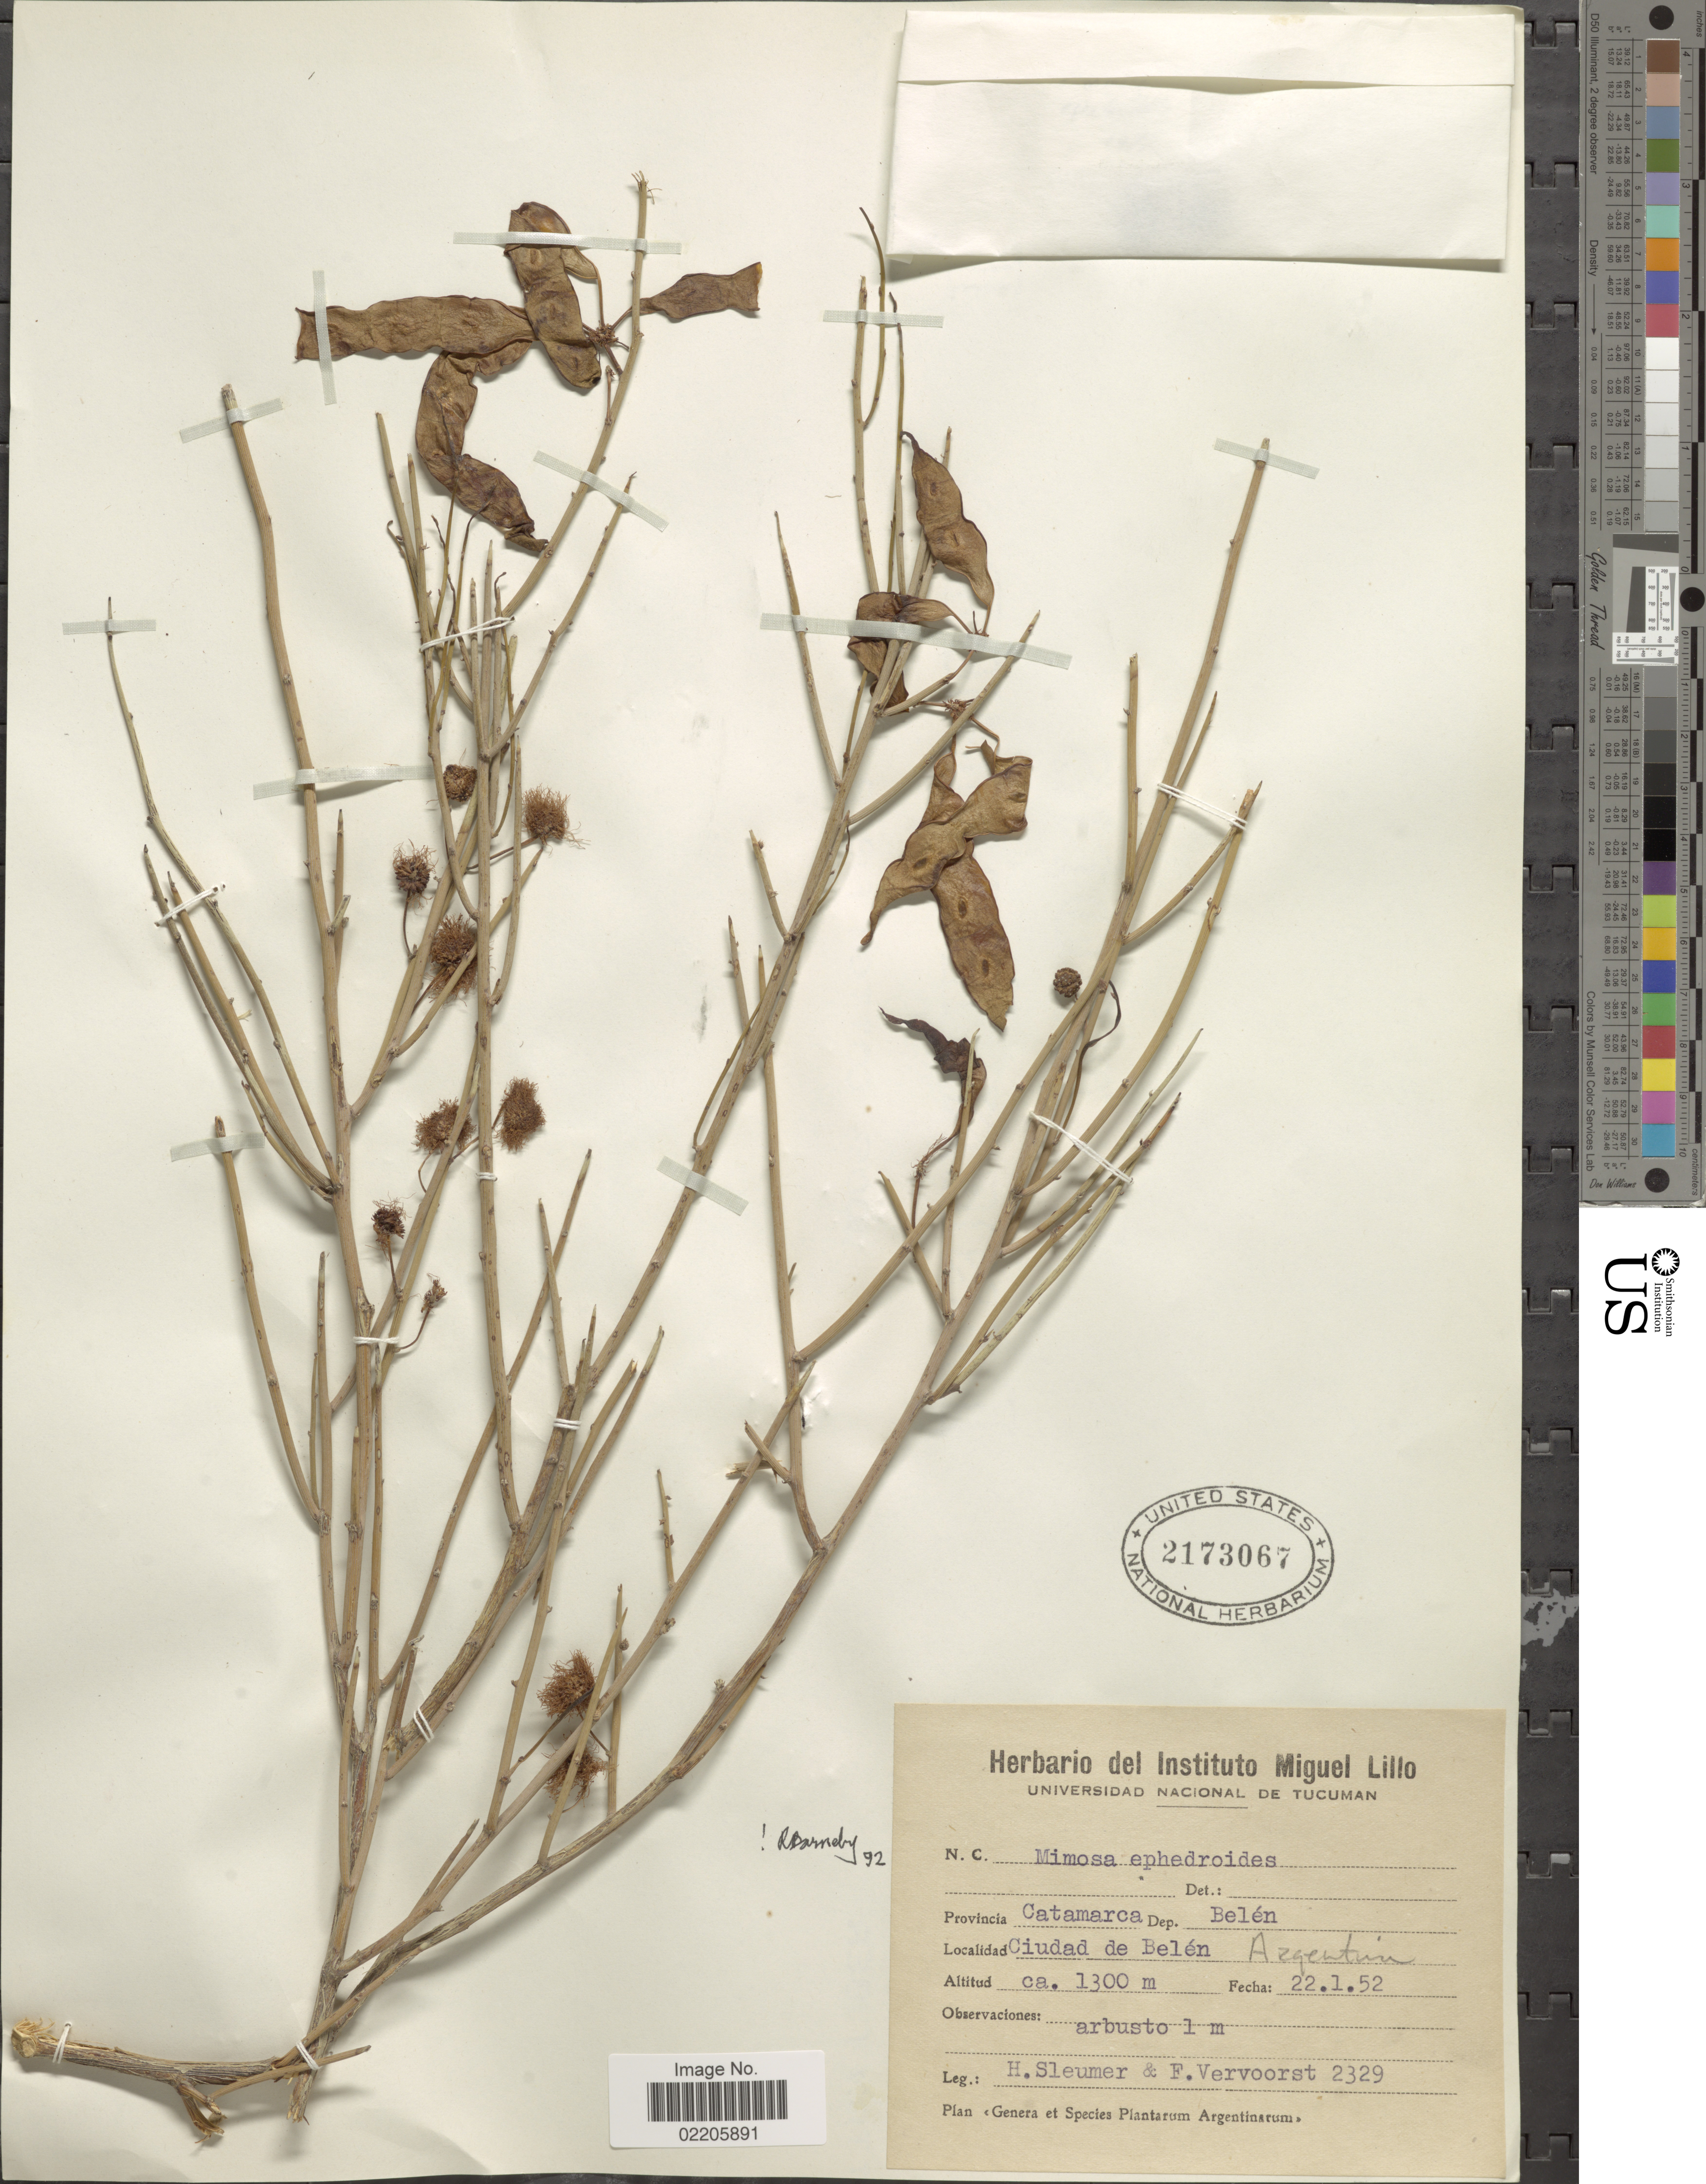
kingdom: Plantae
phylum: Tracheophyta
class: Magnoliopsida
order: Fabales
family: Fabaceae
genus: Mimosa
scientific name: Mimosa ephedroides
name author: Benth.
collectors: H. O. Sleumer & F. Vervoorst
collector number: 2329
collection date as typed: Transcribed d/m/y: 22/1/52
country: Argentina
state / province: Catamarca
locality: Dep. Belen. Ciudad de Belen.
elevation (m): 1300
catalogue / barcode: US 2173067